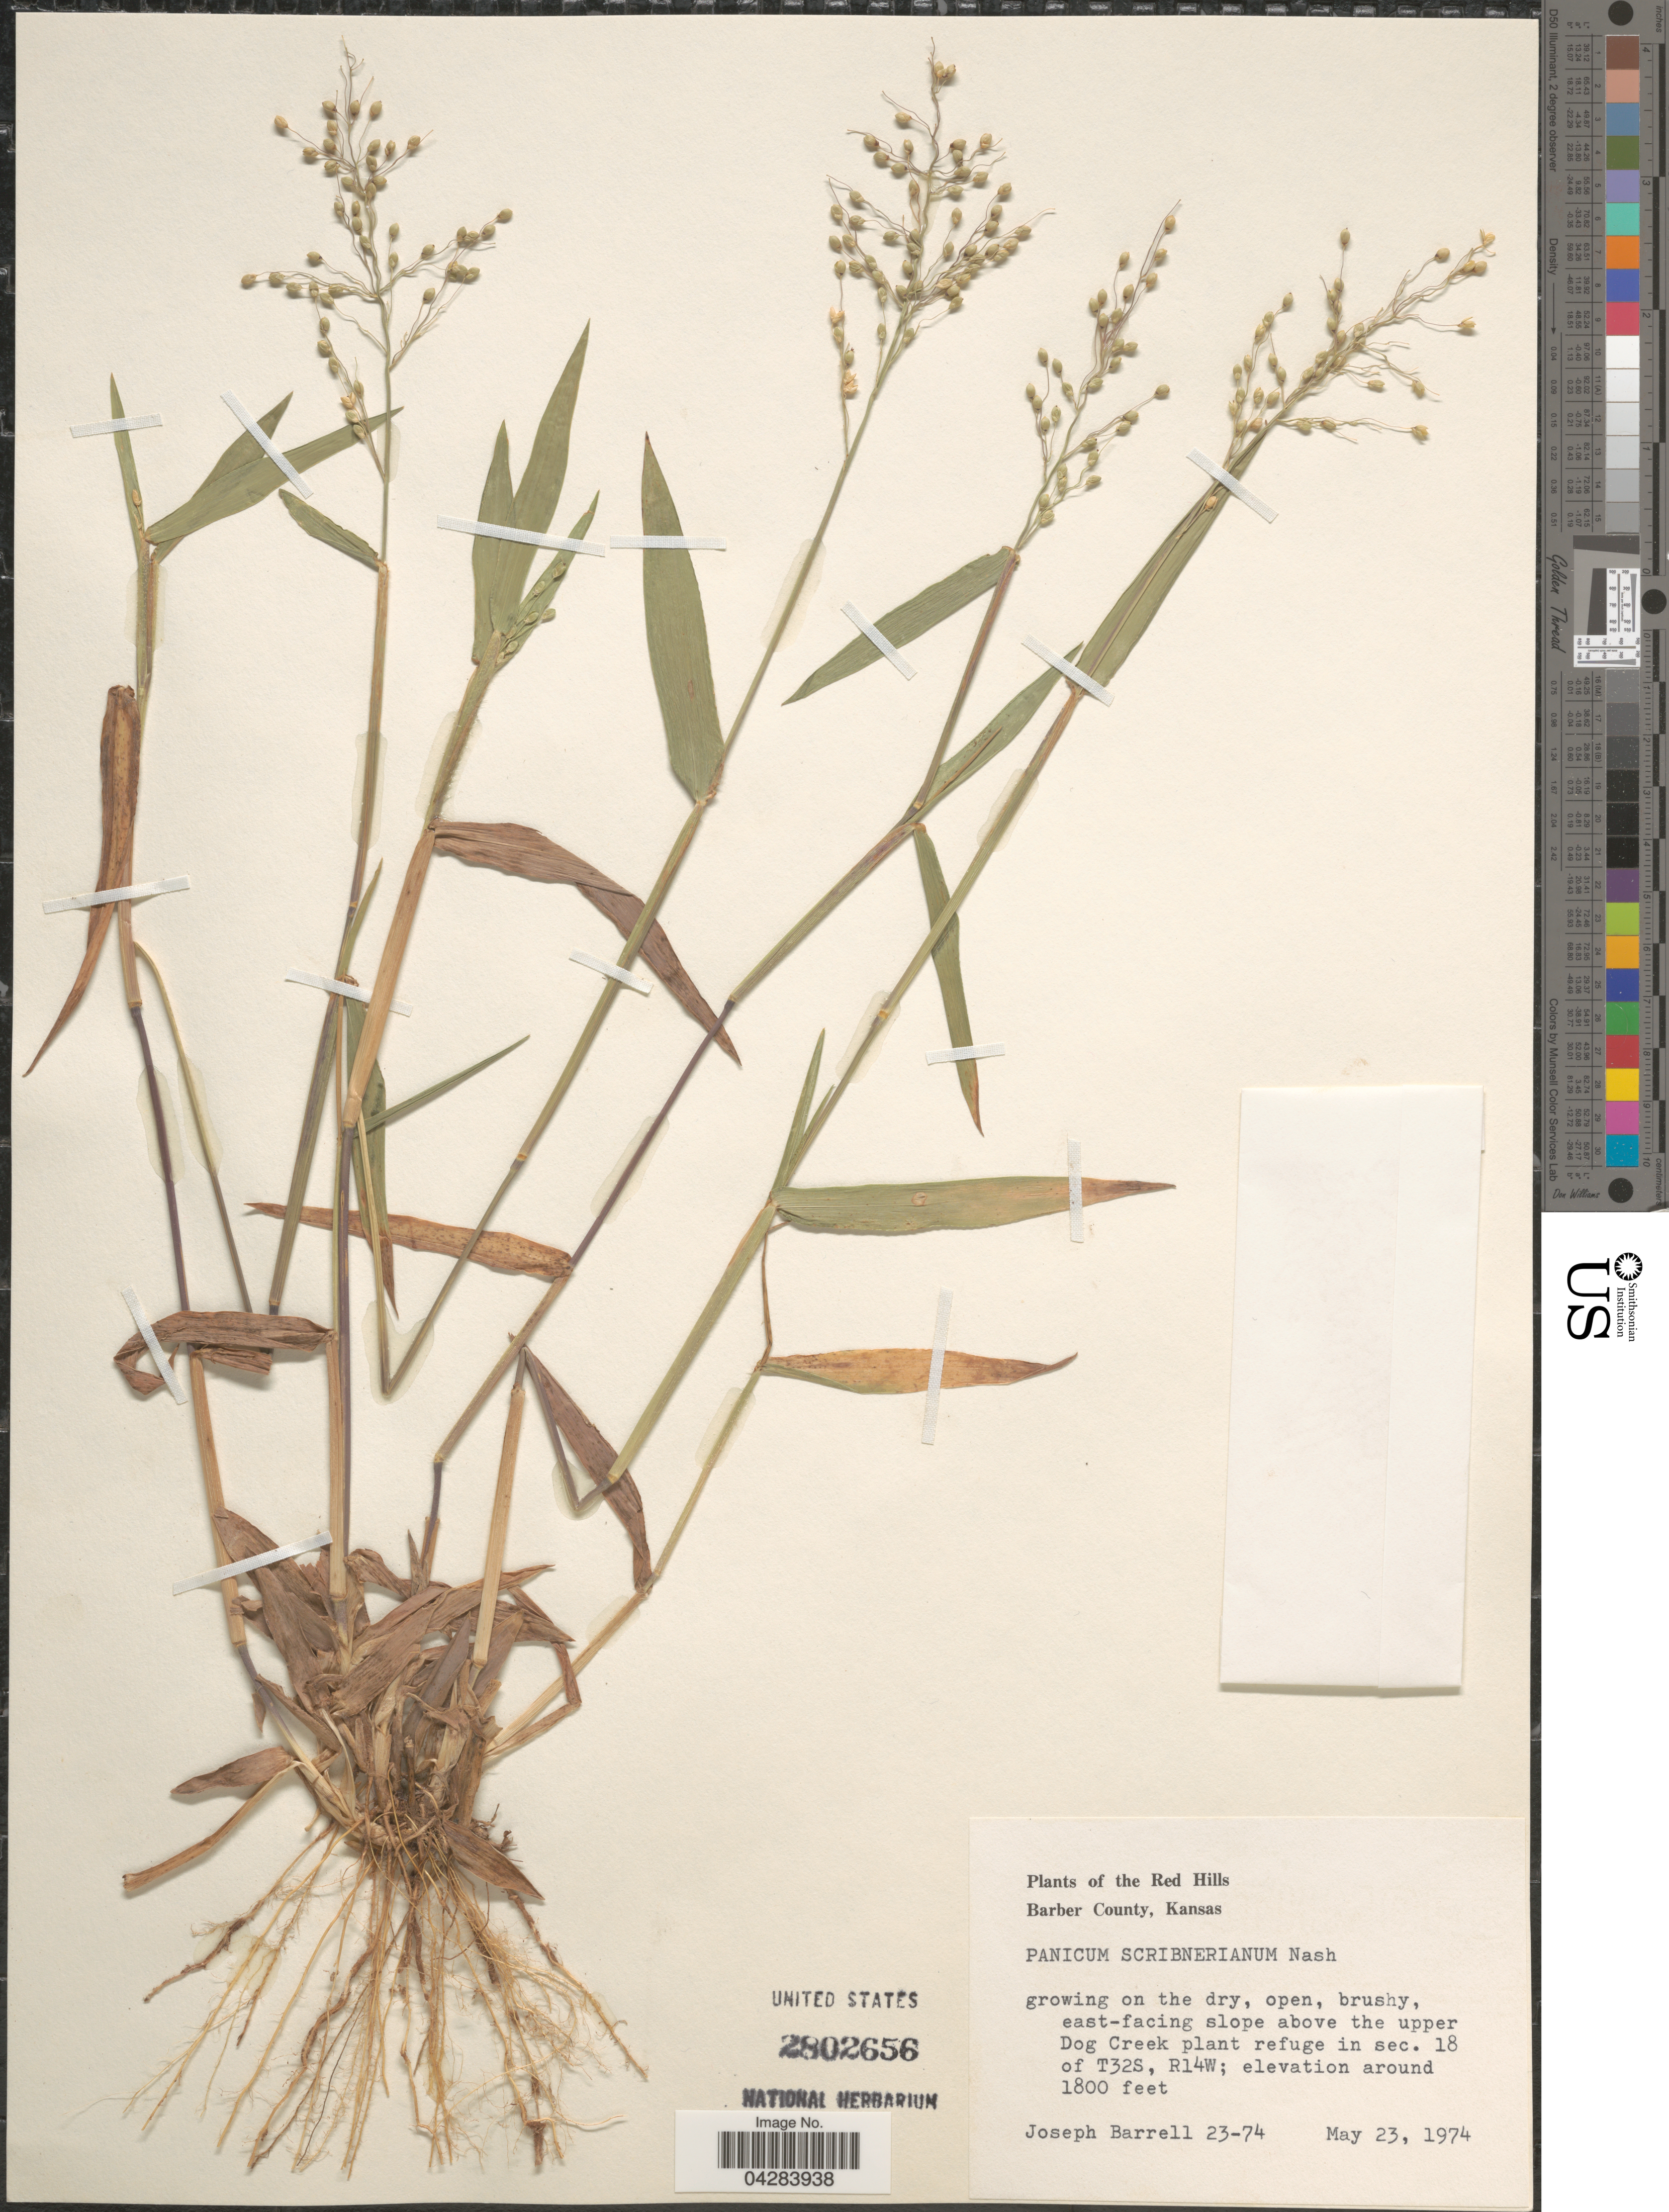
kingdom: Plantae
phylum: Tracheophyta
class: Liliopsida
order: Poales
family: Poaceae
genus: Dichanthelium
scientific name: Dichanthelium oligosanthes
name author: (Schult.) Gould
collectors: J. Barrell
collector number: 23-74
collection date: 1974-05-23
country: United States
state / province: Kansas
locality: Red Hills. Barber County. On the dry, open, brushy, east-facing slope above the upper Dog Creek plant refuge in sec. 18 of T32S, R14W.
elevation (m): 549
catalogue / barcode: US 2802656